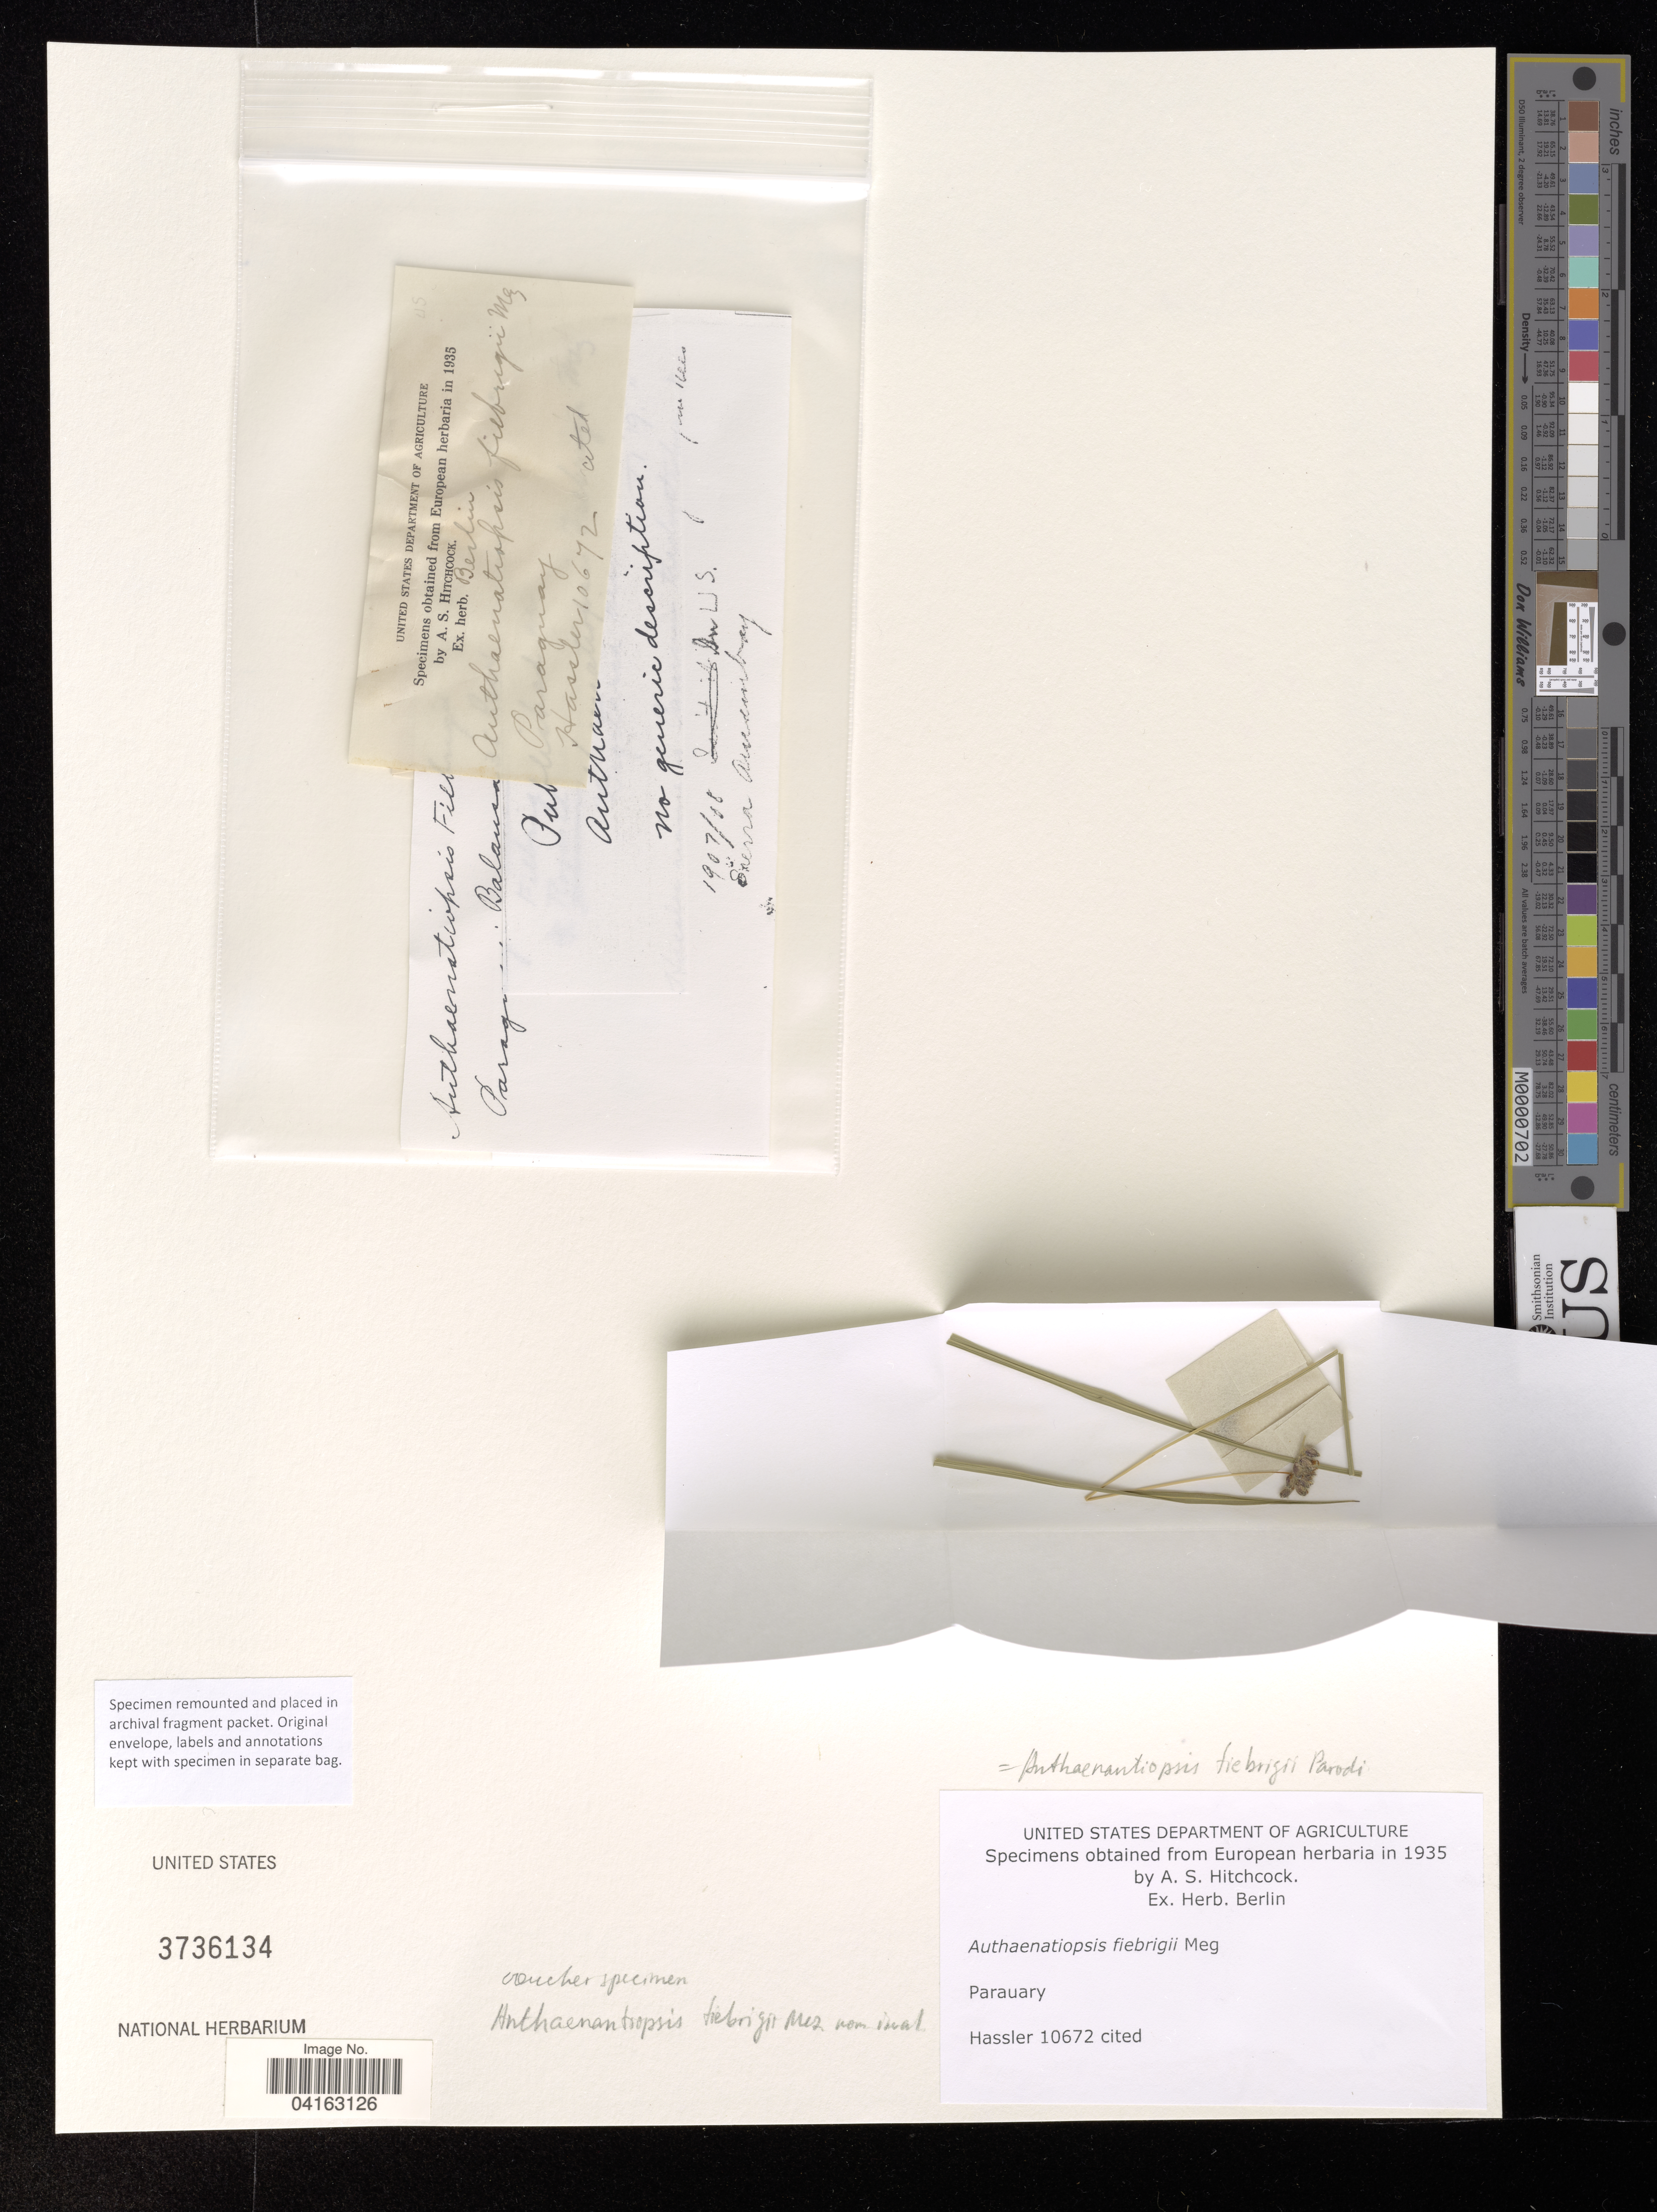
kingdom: Plantae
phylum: Tracheophyta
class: Liliopsida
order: Poales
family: Poaceae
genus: Anthaenantiopsis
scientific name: Anthaenantiopsis fiebrigii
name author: Parodi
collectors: A. Hitchcock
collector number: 10672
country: Paraguay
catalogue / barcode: US 3736134